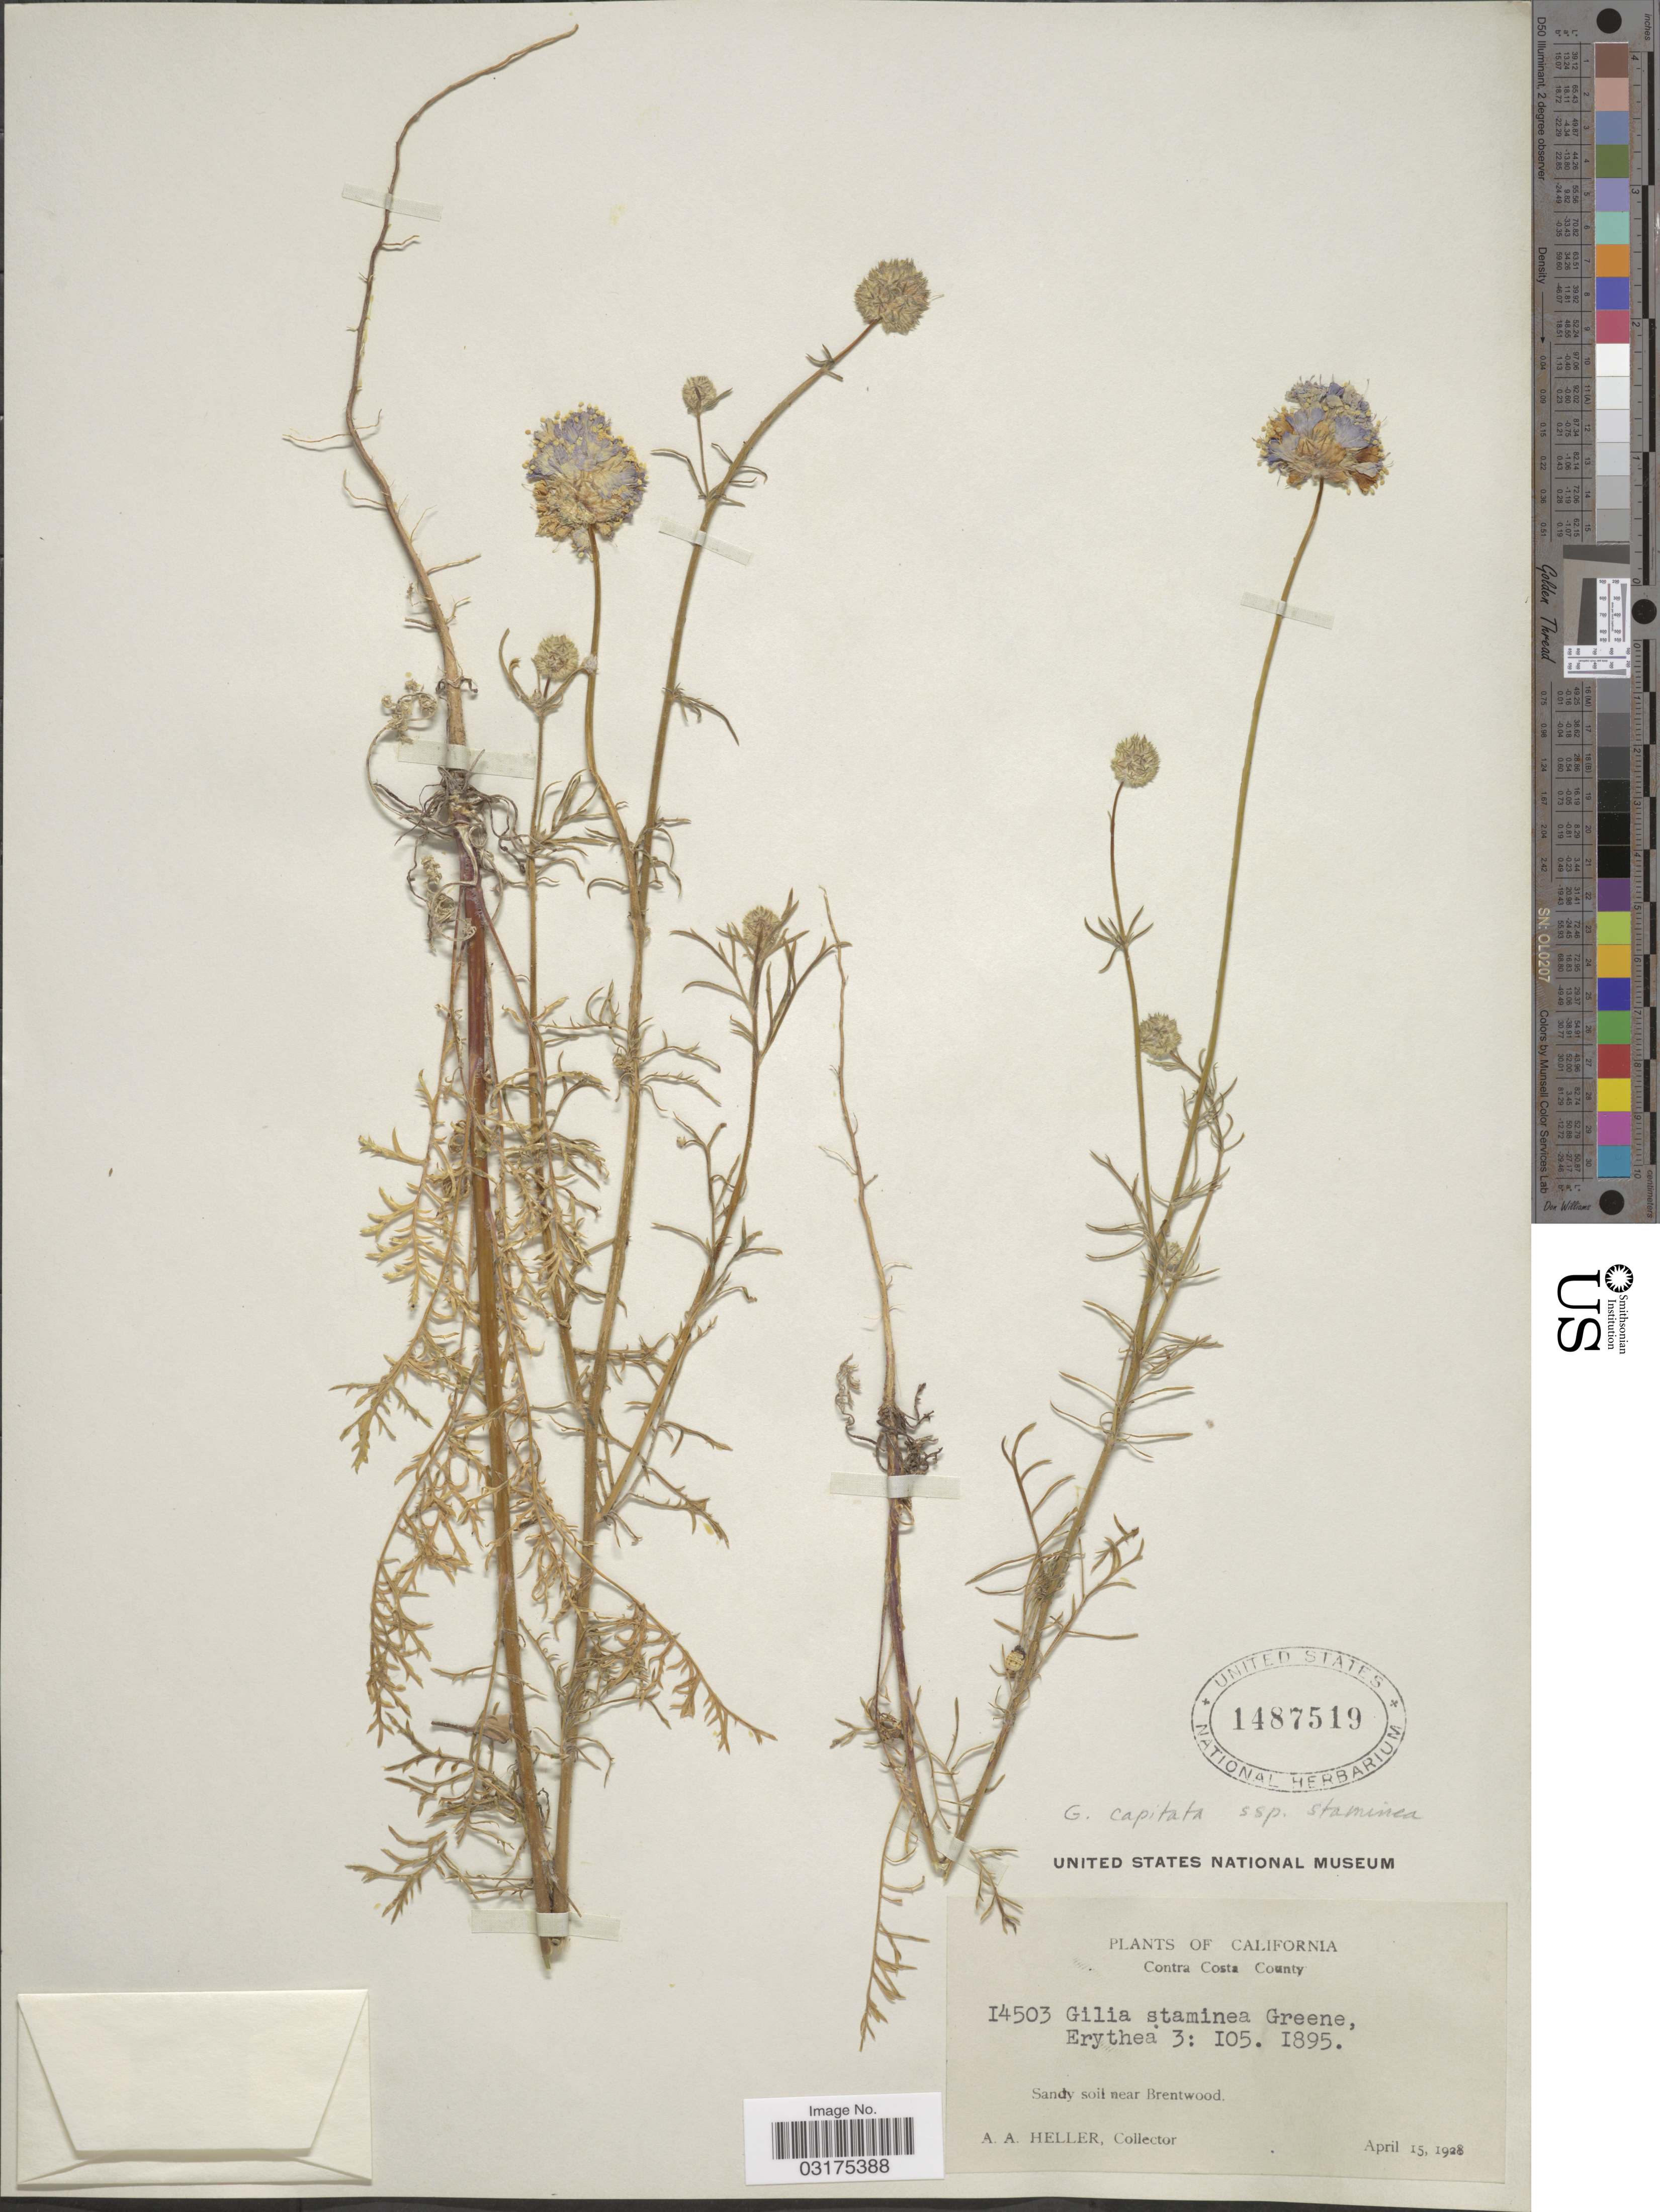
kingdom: Plantae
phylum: Tracheophyta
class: Magnoliopsida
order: Ericales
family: Polemoniaceae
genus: Gilia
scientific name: Gilia capitata subsp. staminea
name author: (Greene) V.E. Grant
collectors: A. A. Heller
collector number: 14503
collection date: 1928-04-15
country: United States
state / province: California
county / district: Contra Costa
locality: Contra Costa County, Sandy soil near Brentwood.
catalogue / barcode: US 1487519